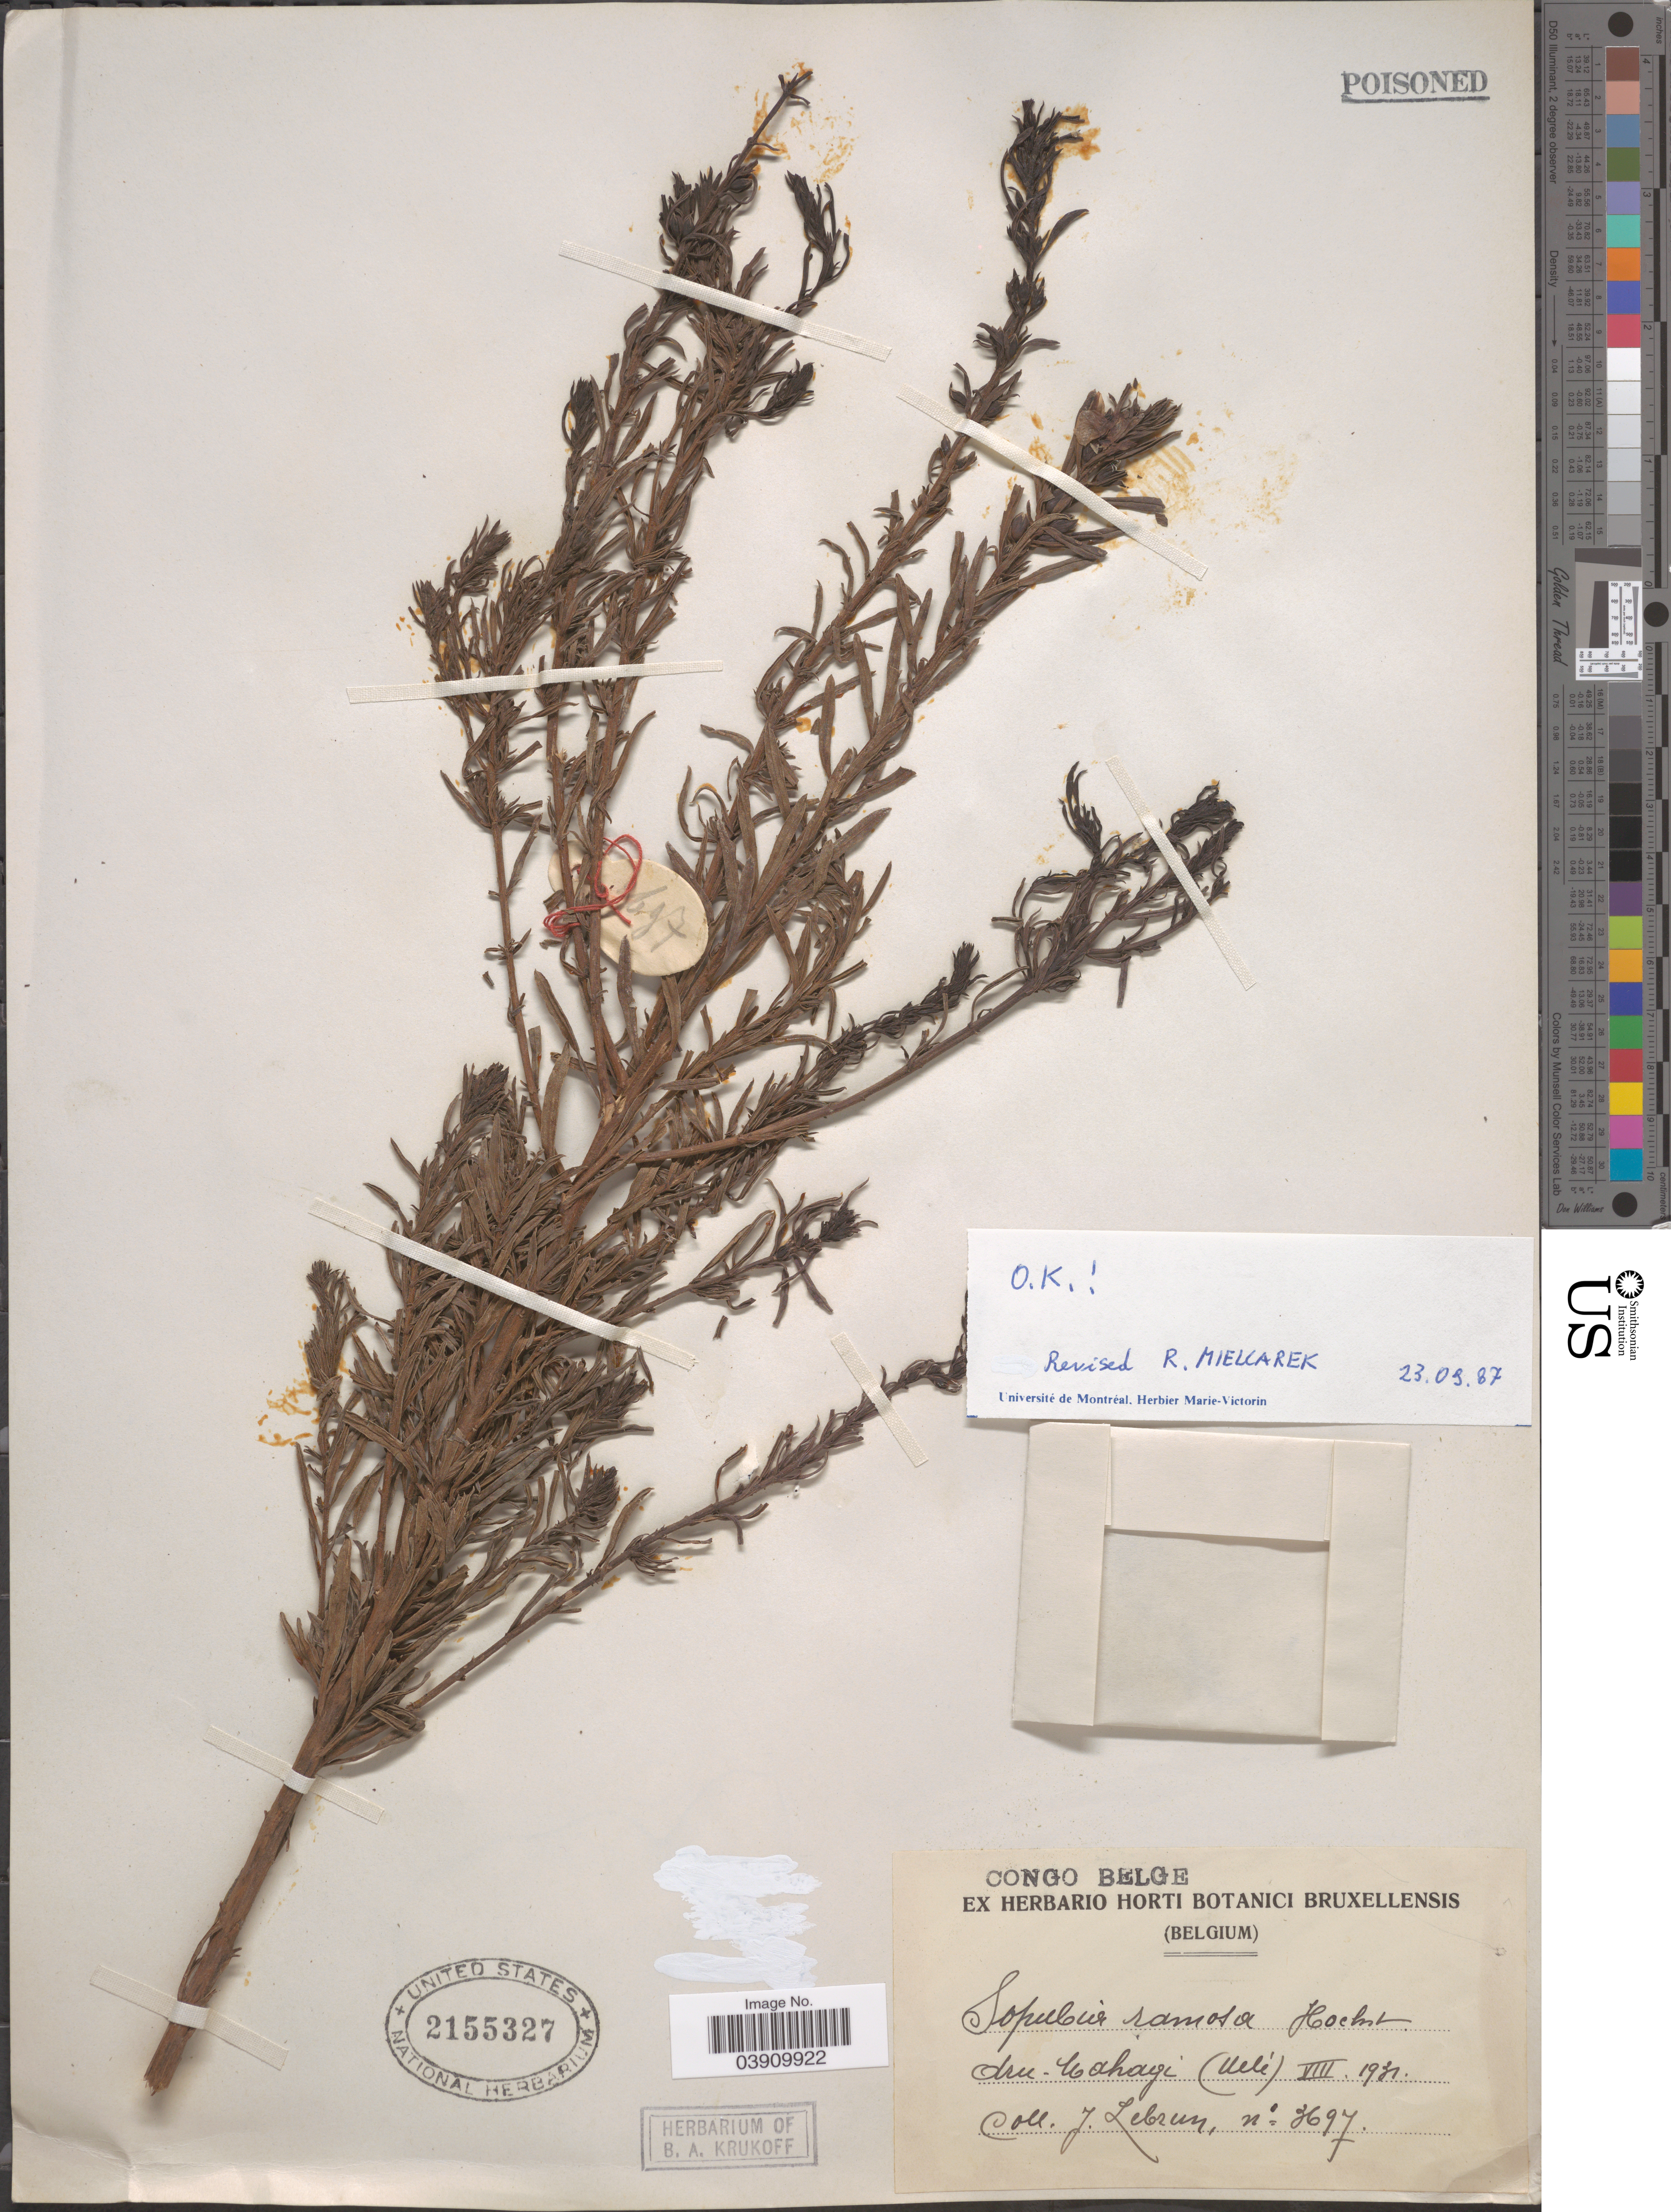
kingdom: Plantae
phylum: Tracheophyta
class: Magnoliopsida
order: Lamiales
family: Orobanchaceae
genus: Sopubia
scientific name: Sopubia ramosa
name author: (Hochst.) Hochst.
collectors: J. A. Lebrun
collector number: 3697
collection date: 1931-08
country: Congo, Democratic Republic of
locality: Congo Belge. Aru-Mahagi (Uelé).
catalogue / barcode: US 2155327